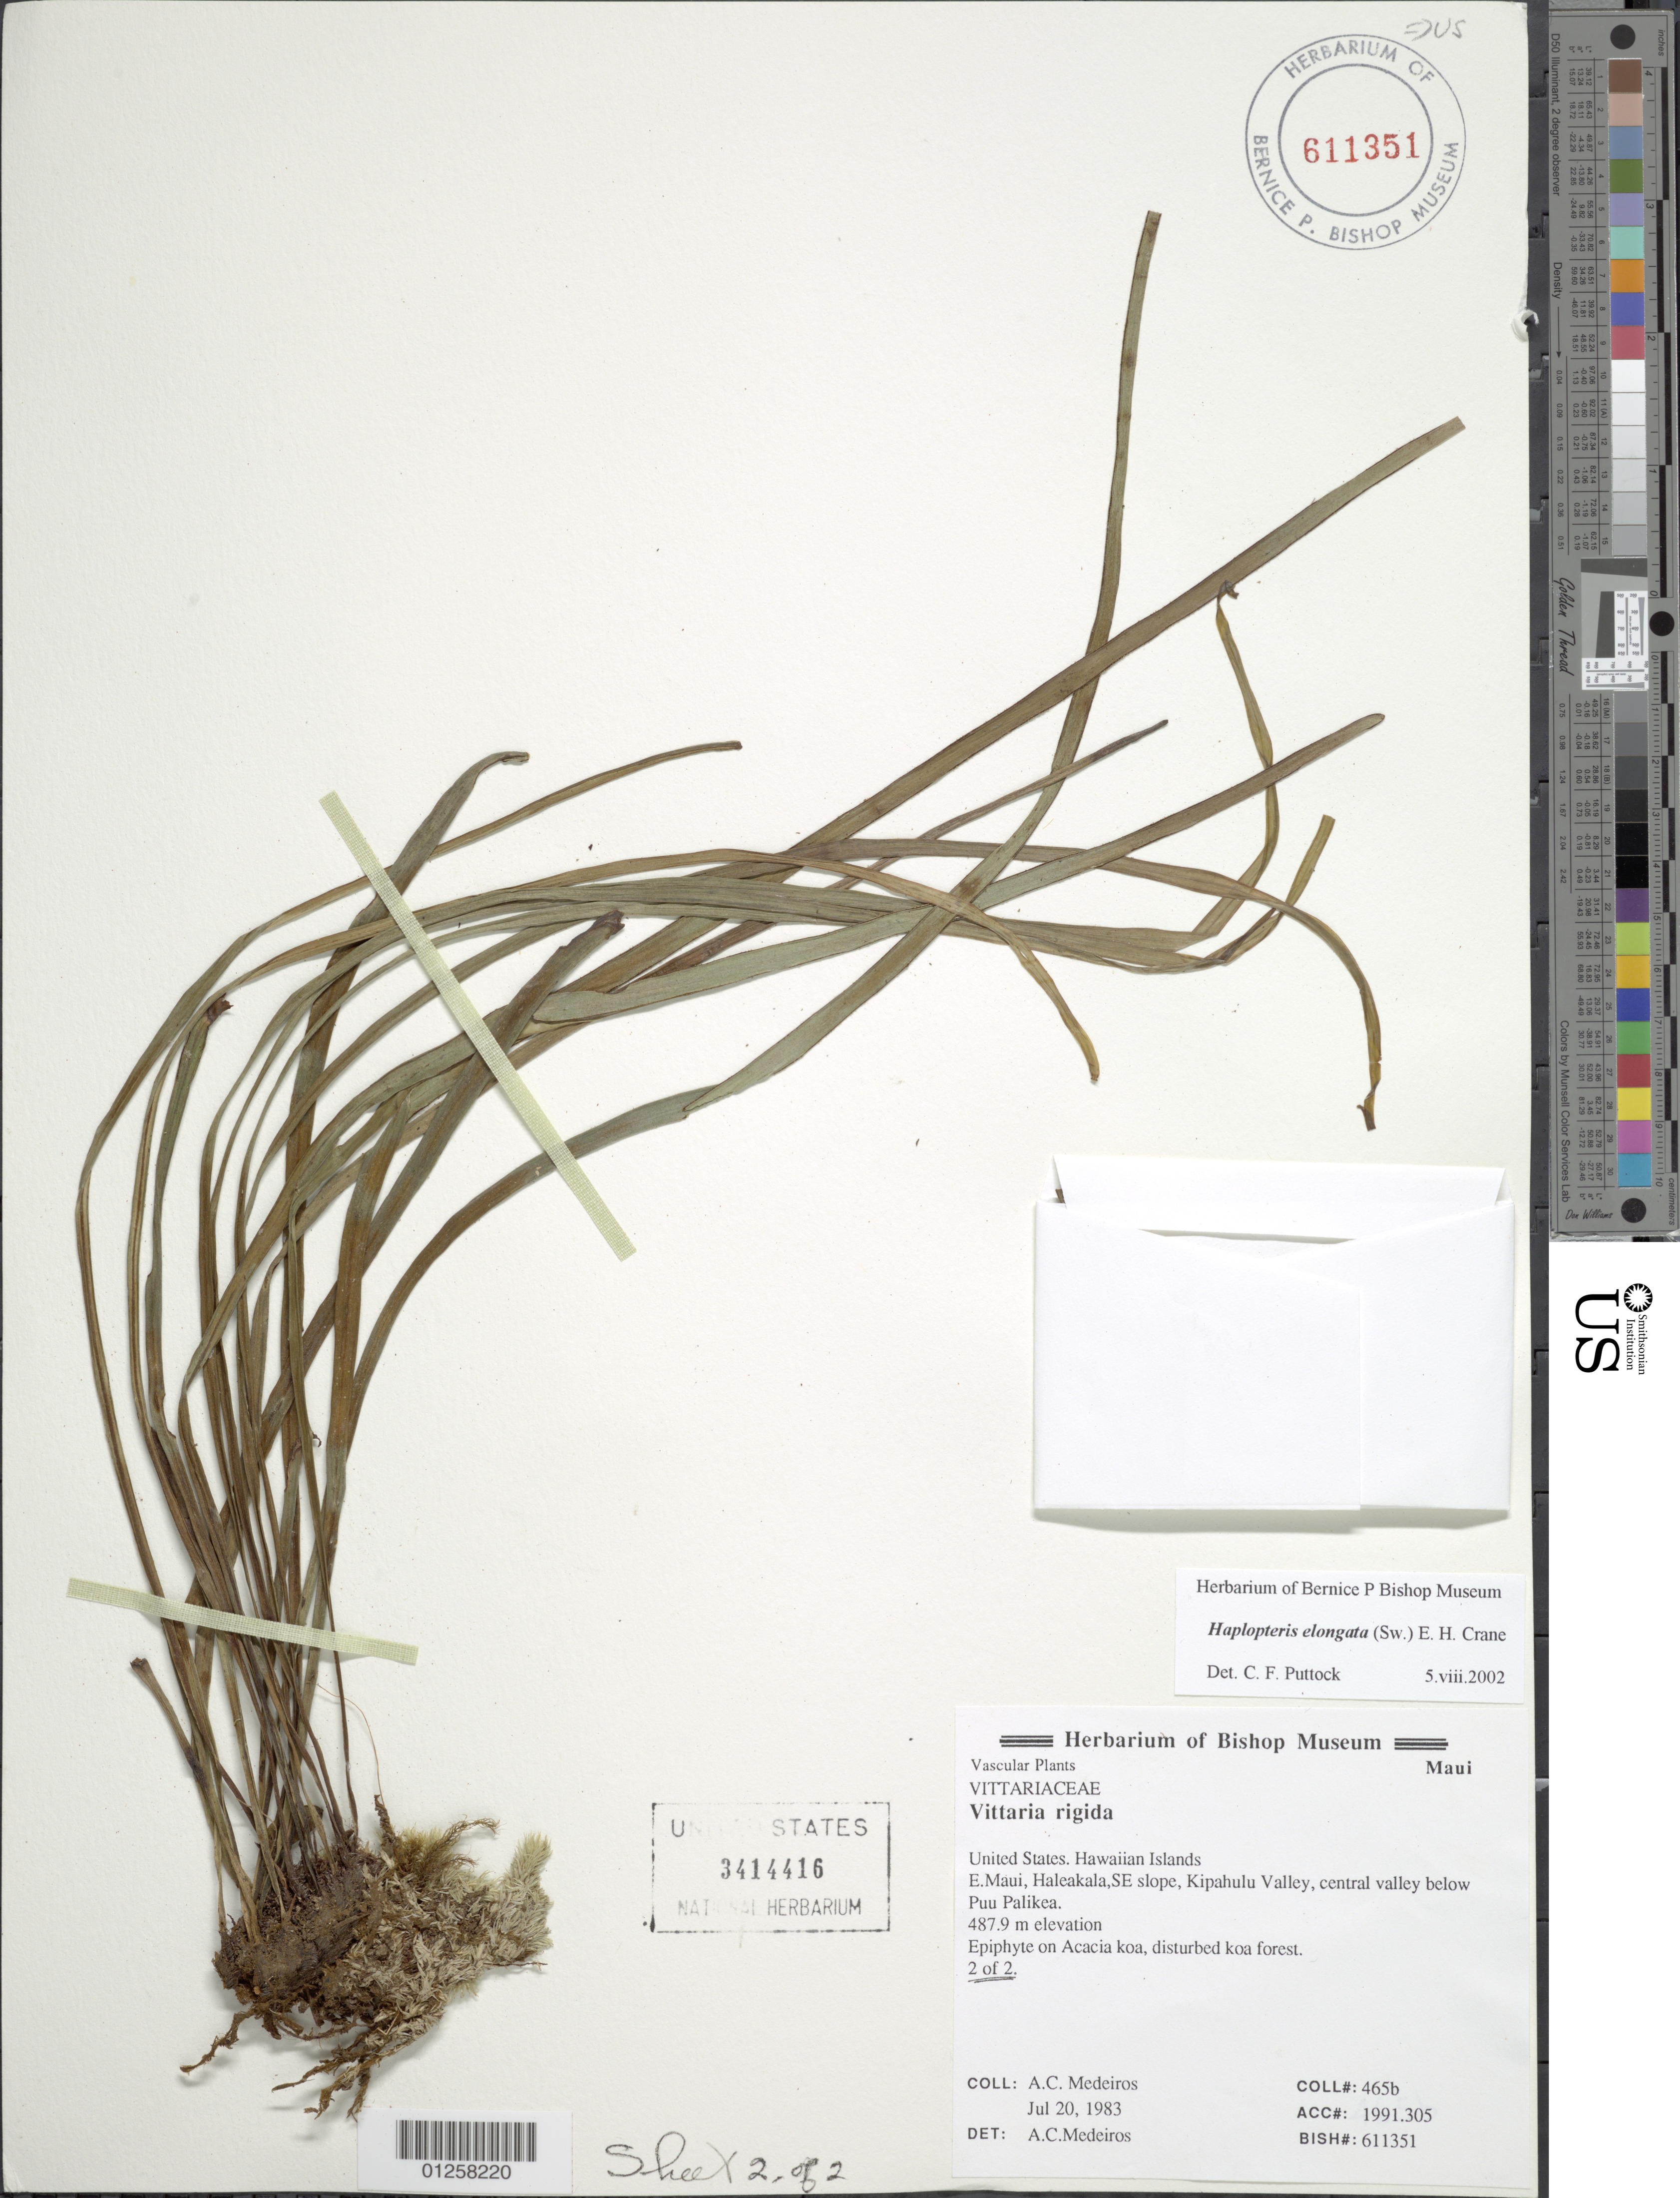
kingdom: Plantae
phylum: Tracheophyta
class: Polypodiopsida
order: Polypodiales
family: Pteridaceae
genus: Haplopteris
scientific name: Haplopteris elongata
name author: (Sw.) Crane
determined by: Puttock, C. F.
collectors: A. Medeiros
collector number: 465b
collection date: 1983-07-20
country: United States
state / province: Hawaii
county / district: Maui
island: Maui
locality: E Maui, Haleakala, SE slope, Kipahulu Valley, central valley below Puu Palikea.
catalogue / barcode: US 3414416